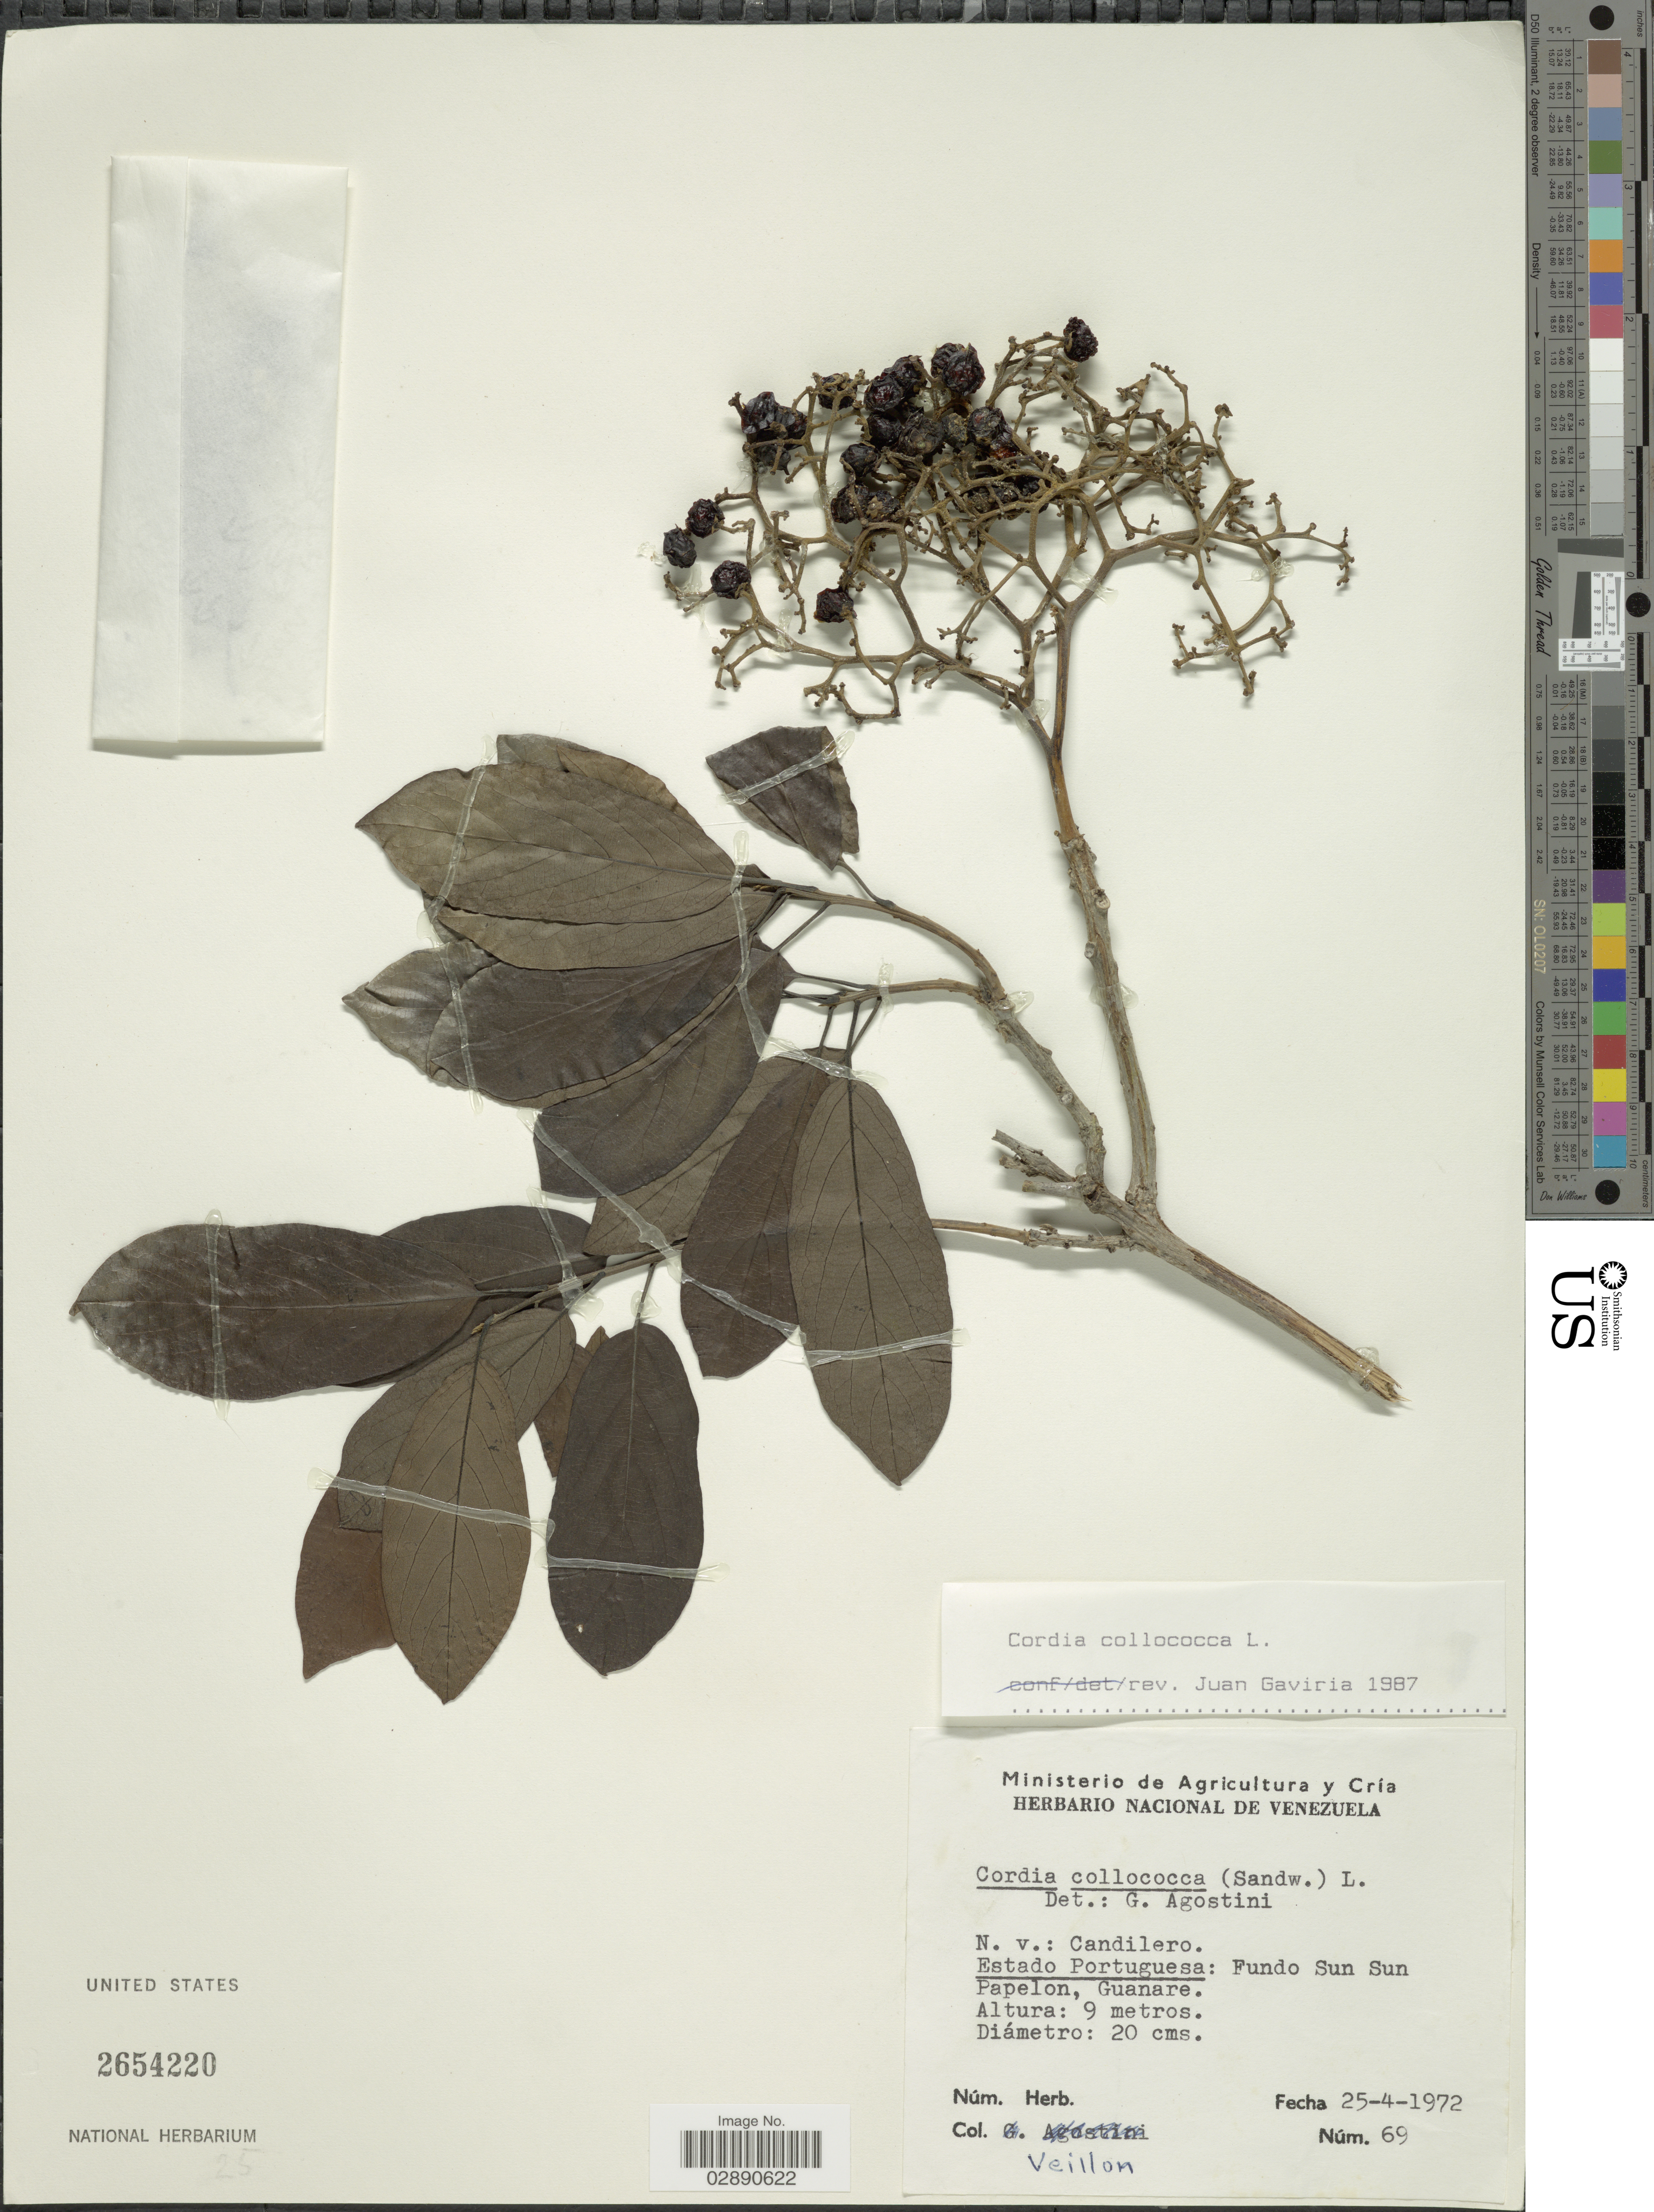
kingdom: Plantae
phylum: Tracheophyta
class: Magnoliopsida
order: Boraginales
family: Cordiaceae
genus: Cordia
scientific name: Cordia collococca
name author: L.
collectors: -. Veillon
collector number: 69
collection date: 1972-04-25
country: Venezuela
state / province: Portuguesa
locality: Fundo Sun Sun, Papelon Guanare.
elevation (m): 9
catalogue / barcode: US 2654220